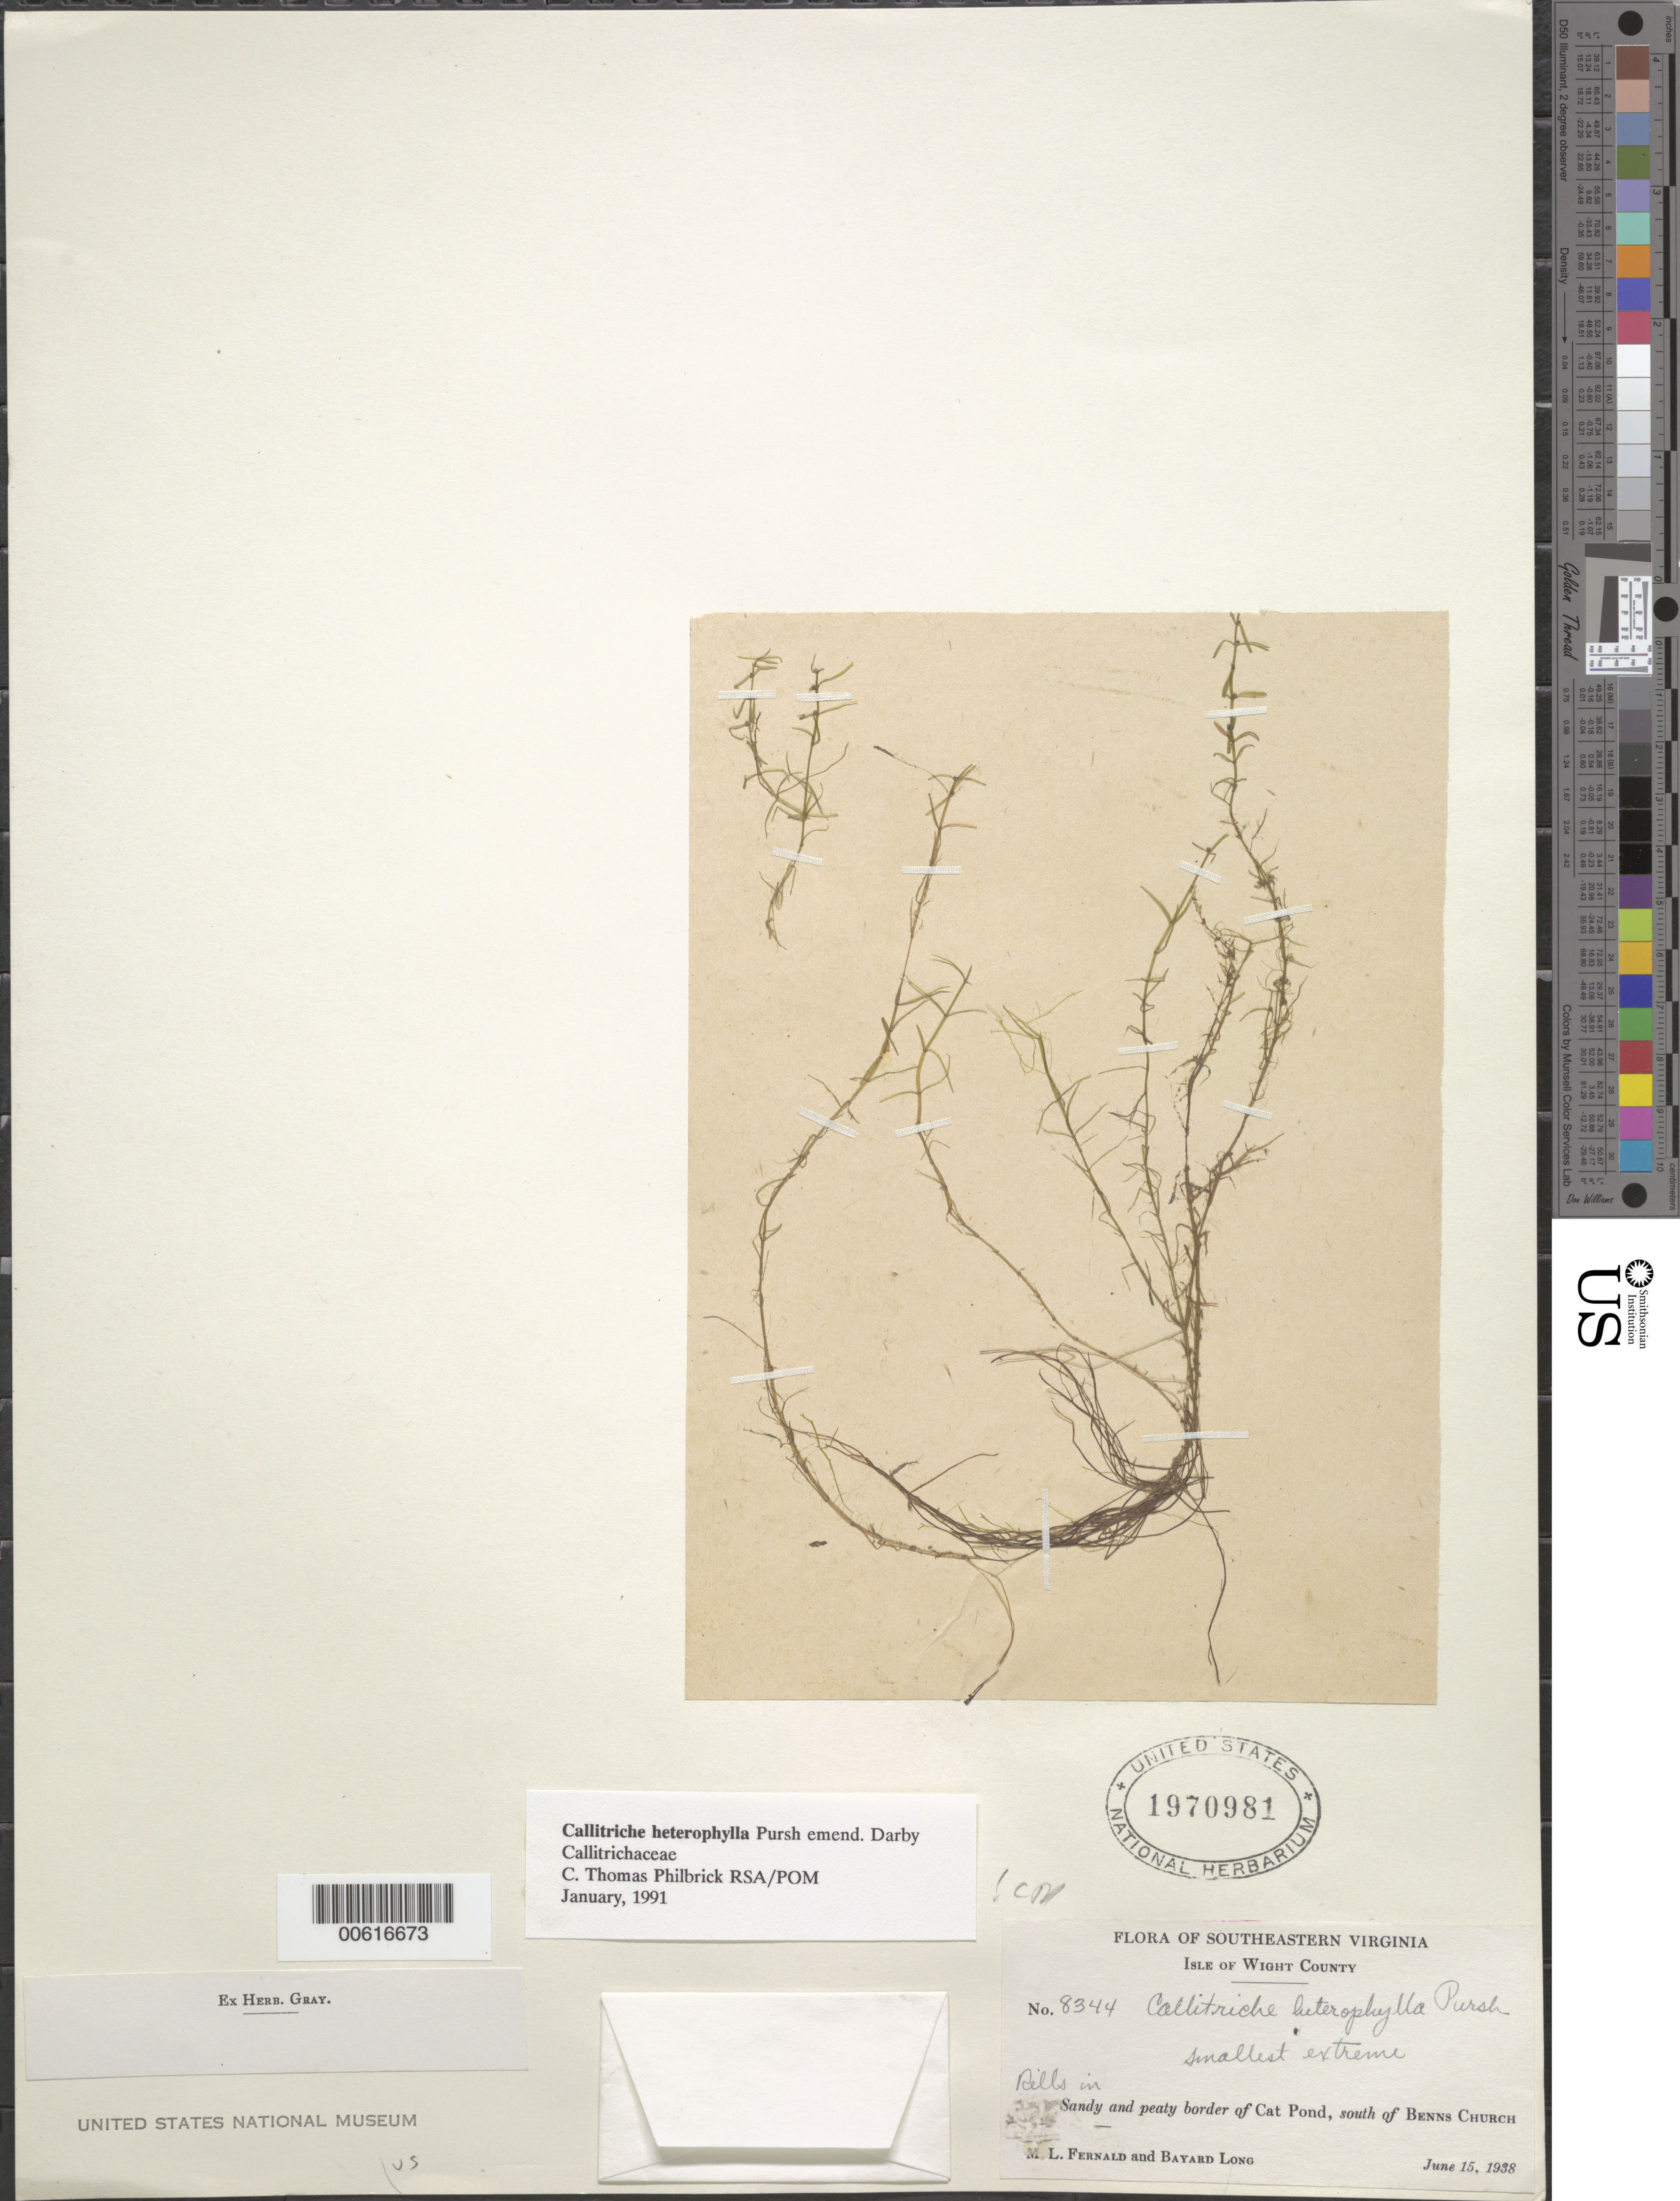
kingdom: Plantae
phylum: Tracheophyta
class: Magnoliopsida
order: Lamiales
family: Plantaginaceae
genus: Callitriche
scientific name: Callitriche heterophylla Pursh emend. Darby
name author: Pursh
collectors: M. L. Fernald & B. Long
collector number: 8344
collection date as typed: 15 Jun 1938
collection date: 1938-06-15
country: United States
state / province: Virginia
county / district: Isle of Wight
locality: Cat Pond, S of Benns Church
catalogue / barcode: US 1970981